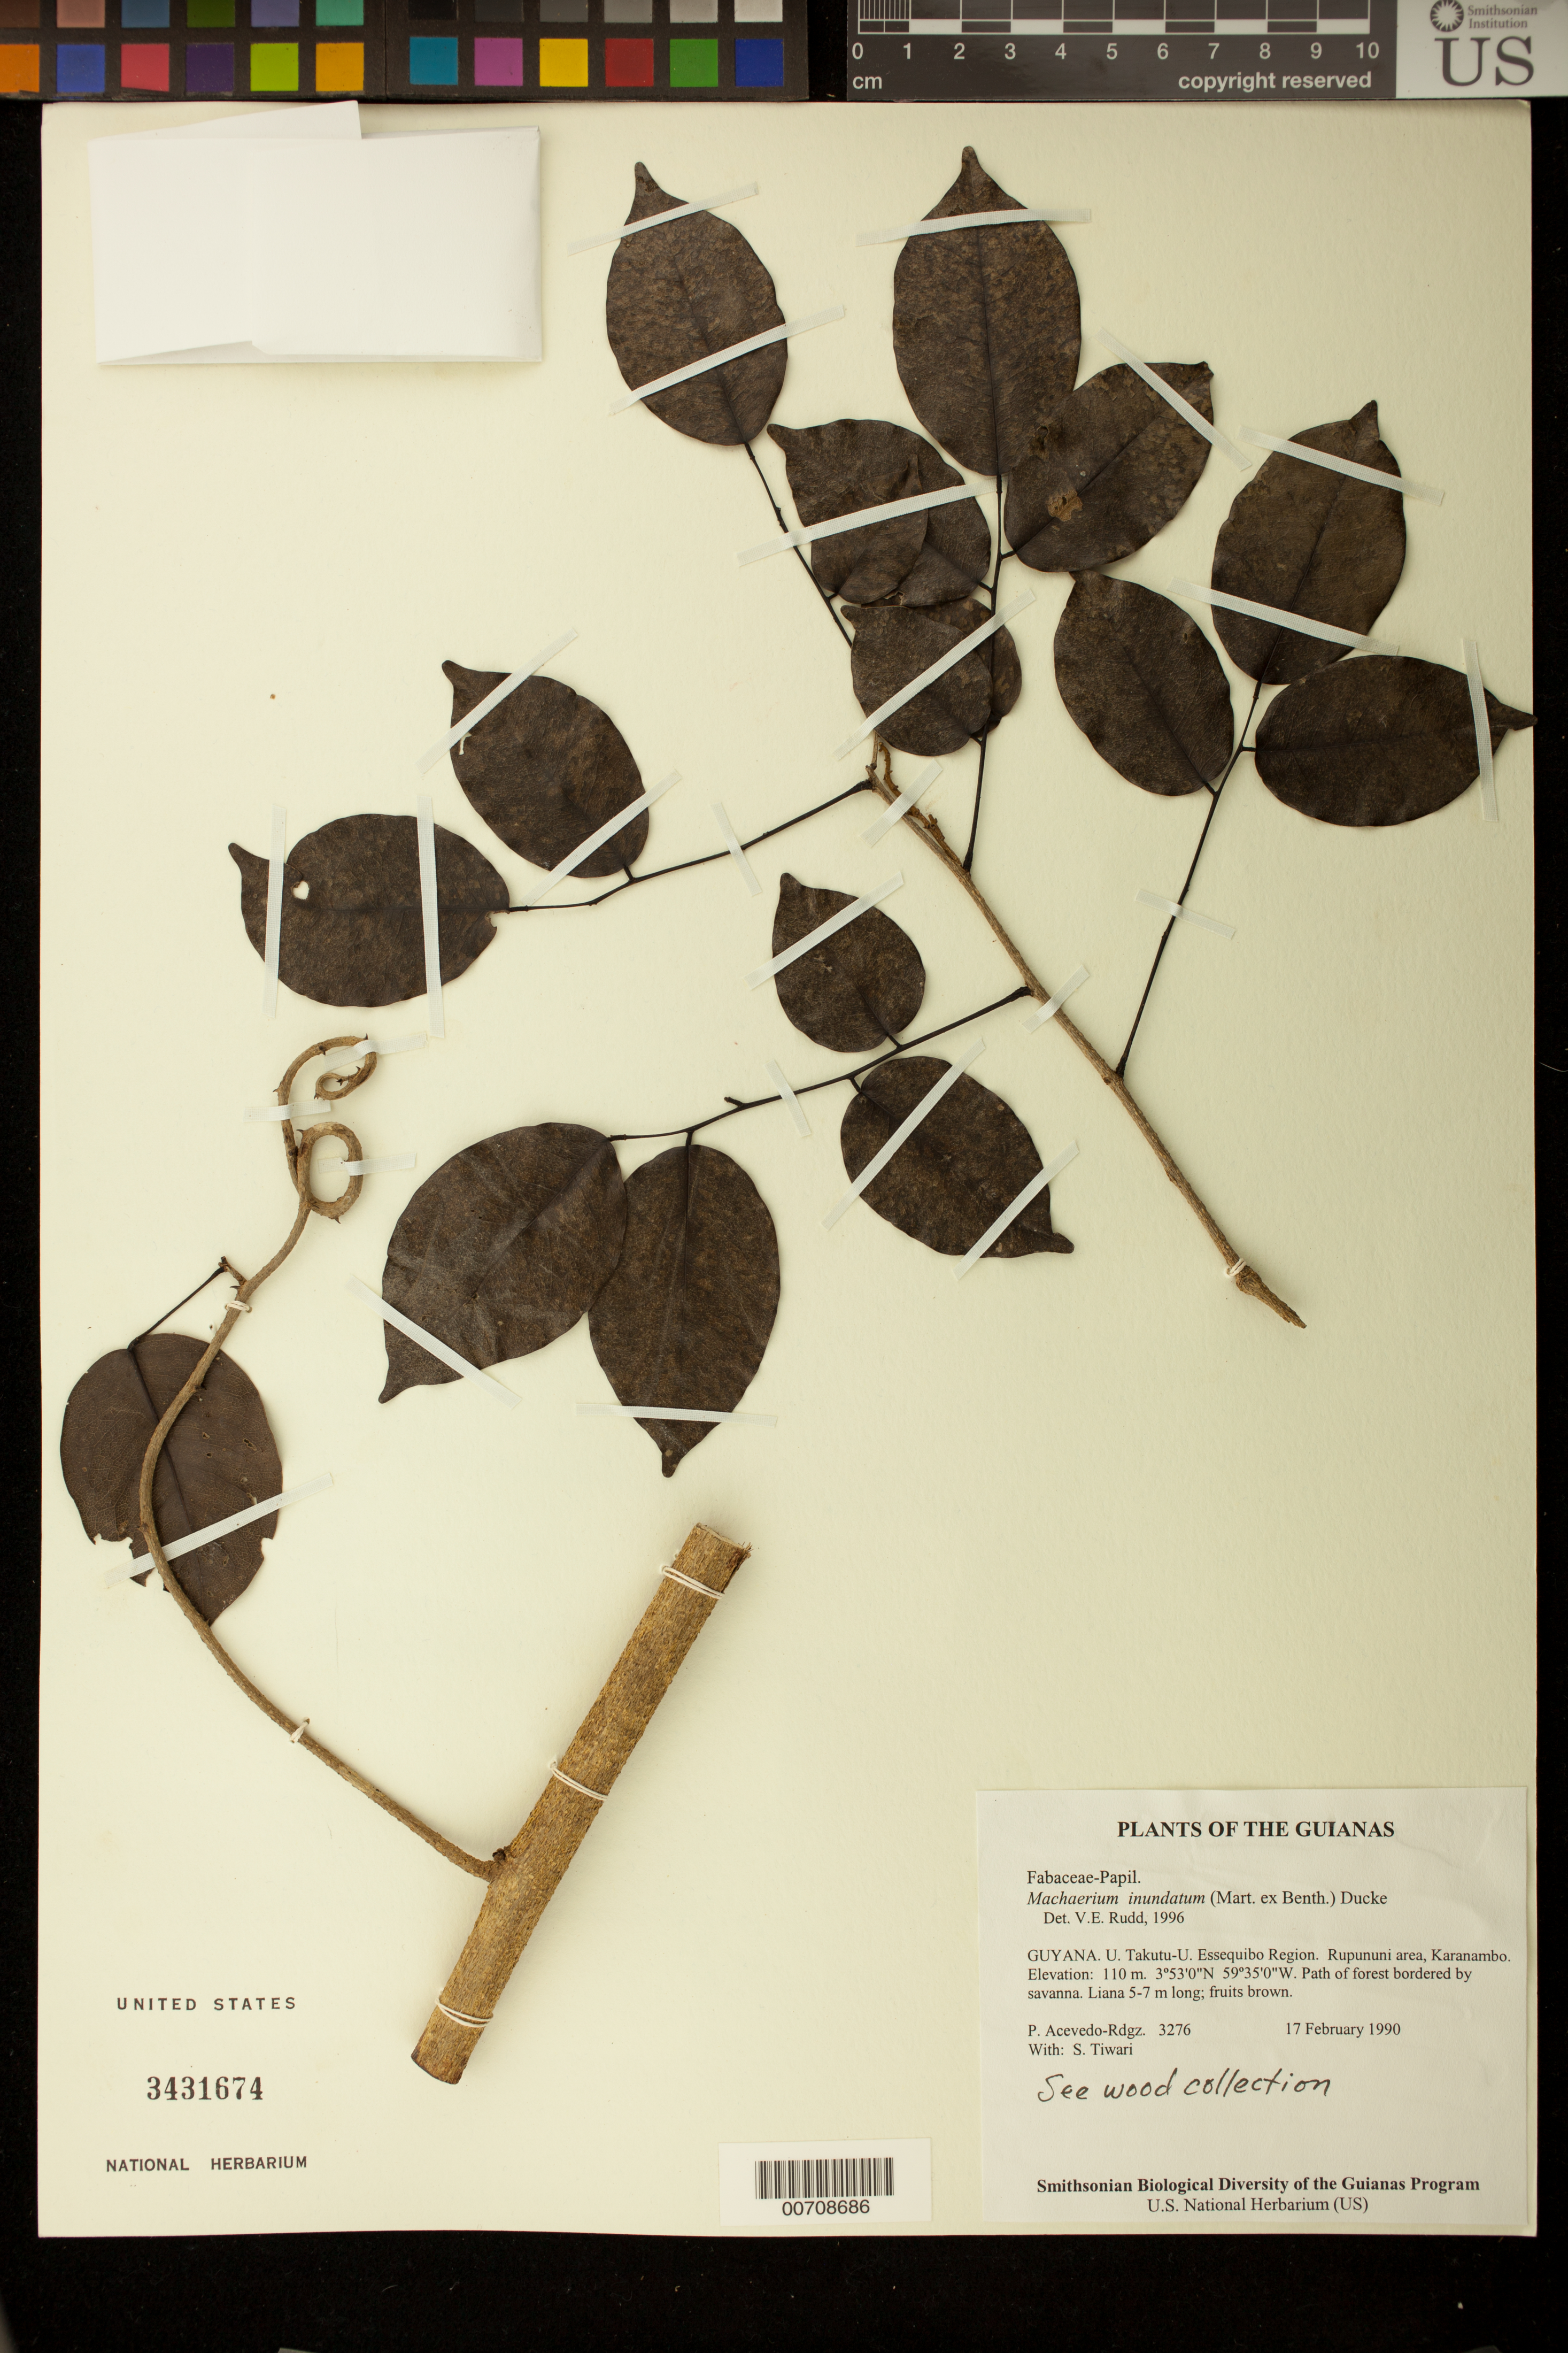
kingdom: Plantae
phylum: Tracheophyta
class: Magnoliopsida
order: Fabales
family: Fabaceae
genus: Machaerium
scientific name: Machaerium inundatum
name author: (Mart. ex Benth.) Ducke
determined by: Rudd, V. E.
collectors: P. Acevedo-Rodr. & S. Tiwari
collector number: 3276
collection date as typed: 17 Feb 1990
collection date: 1990-02-17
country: Guyana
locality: U. Takutu - U. Essequibo. Rupununi area, Karanambo.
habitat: Path of forest bordered by savanna.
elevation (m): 110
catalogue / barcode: US 3431674